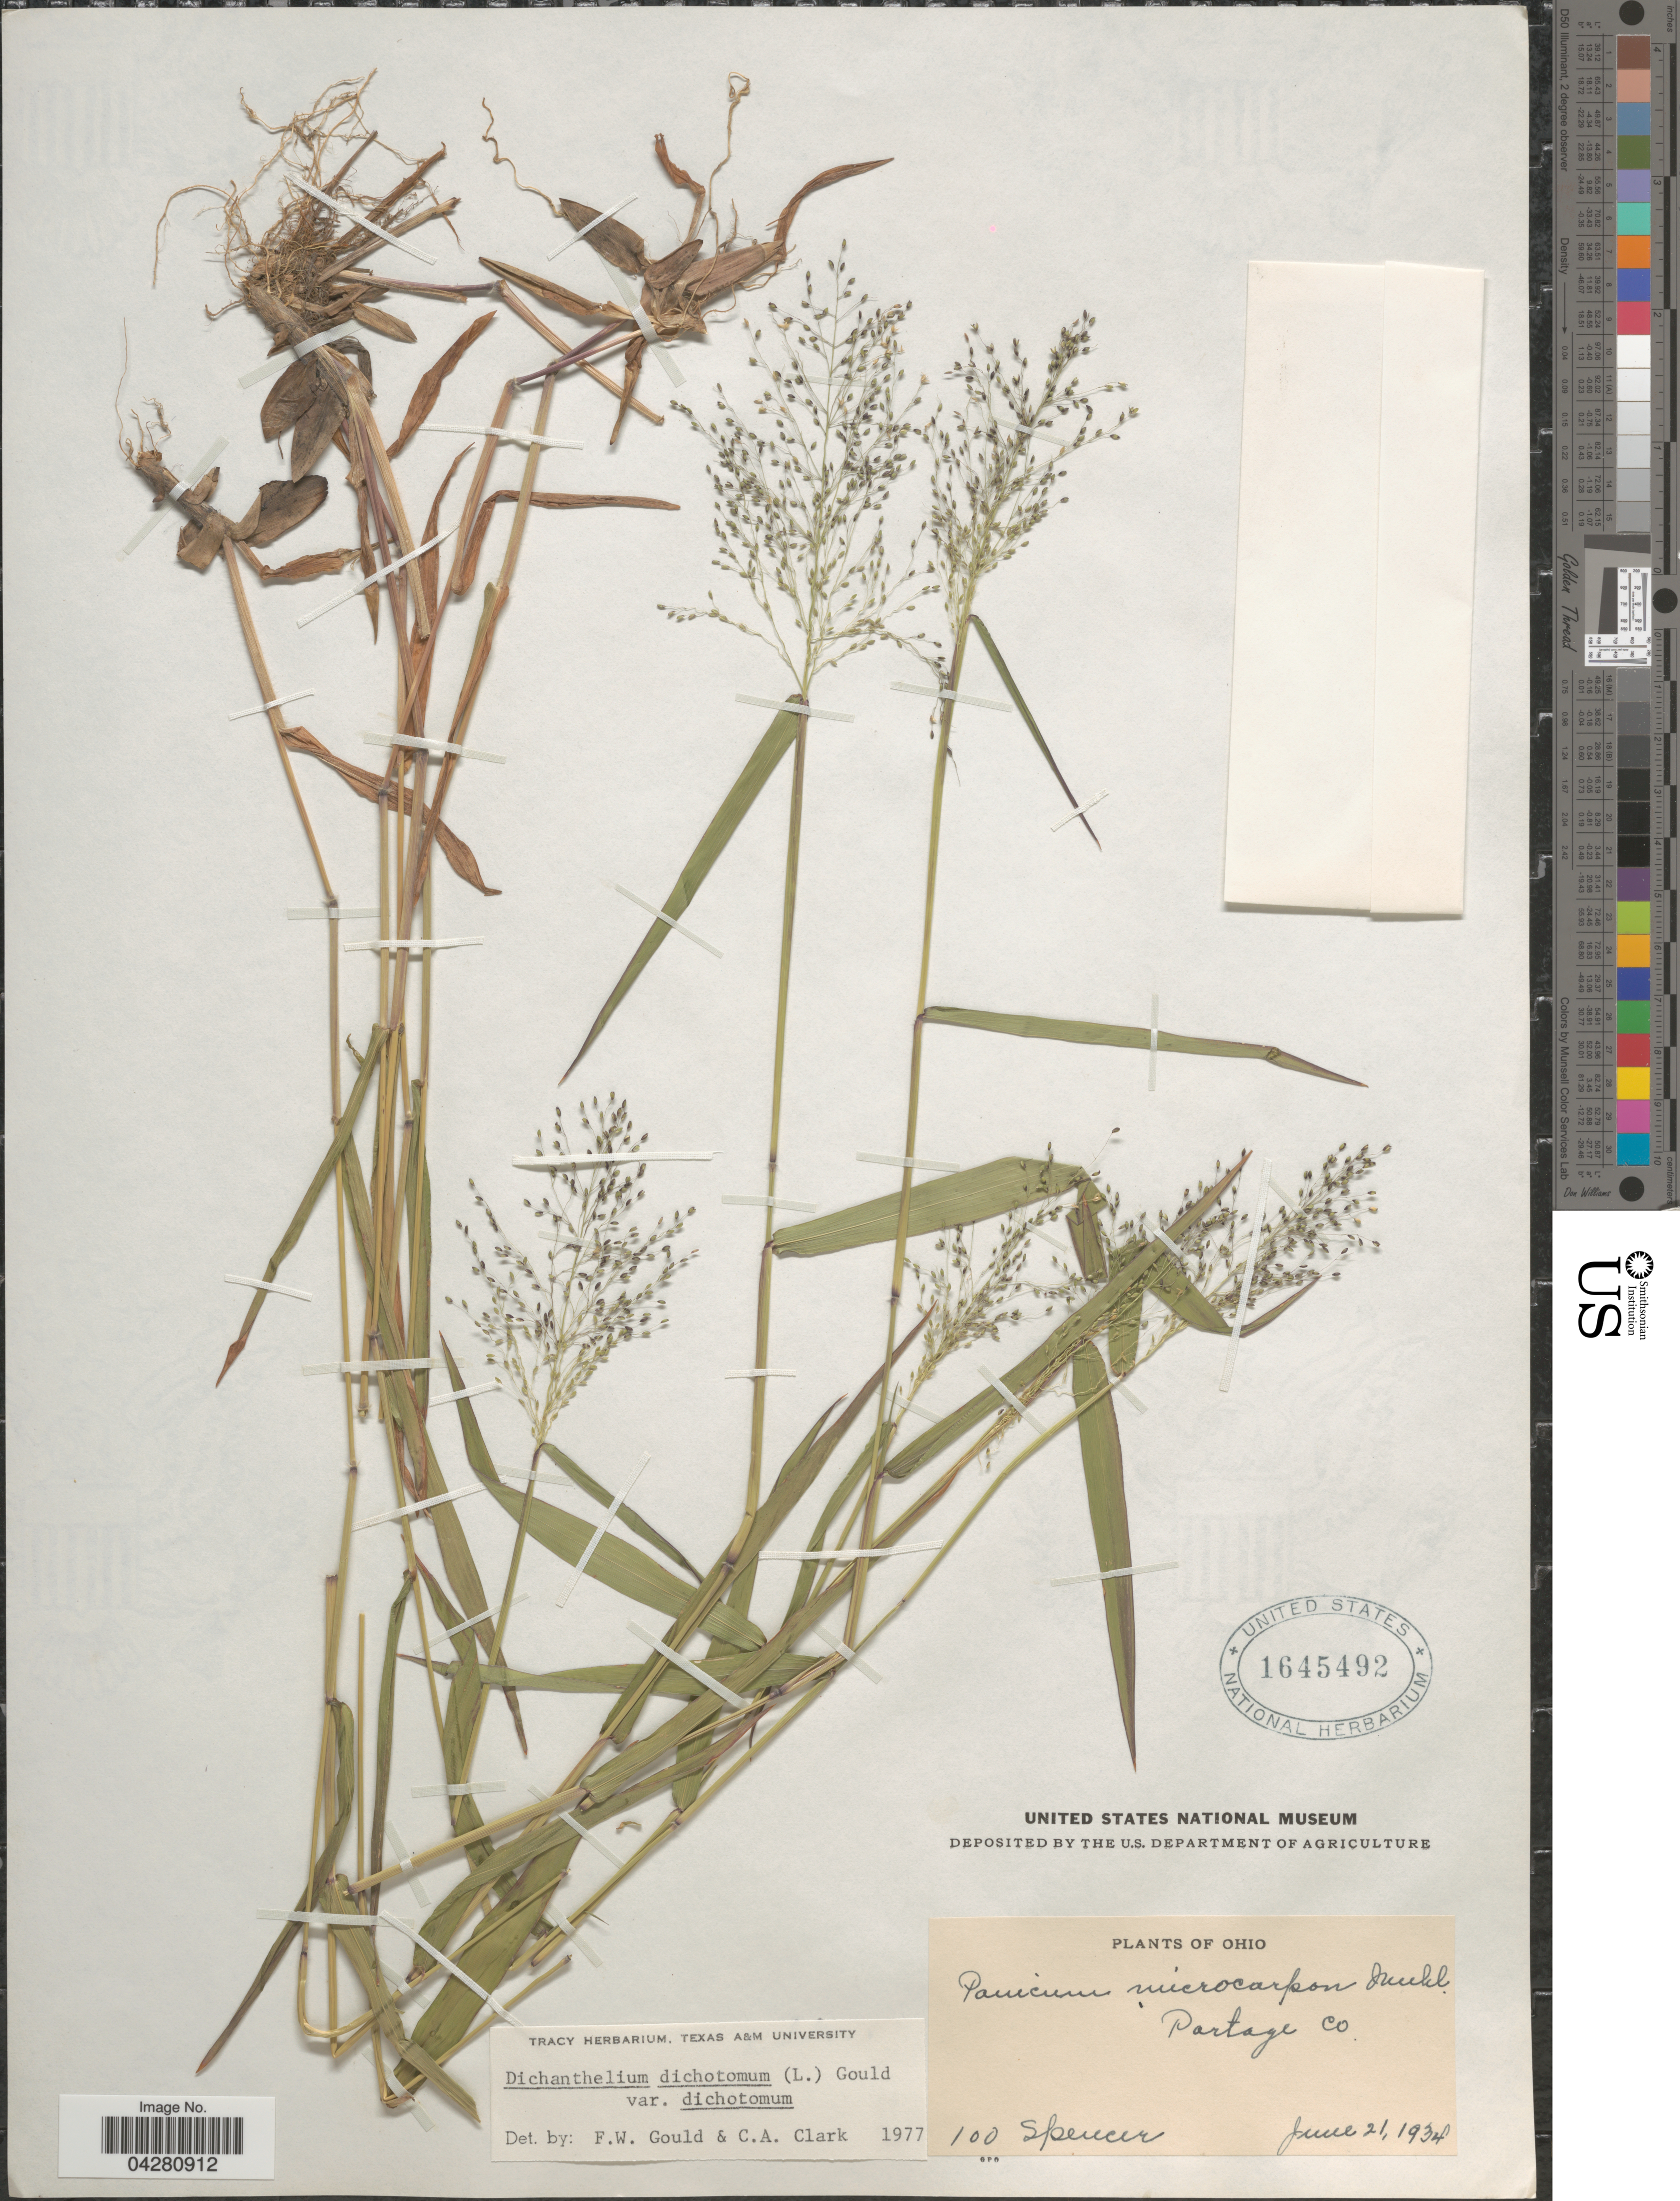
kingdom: Plantae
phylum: Tracheophyta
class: Liliopsida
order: Poales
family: Poaceae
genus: Dichanthelium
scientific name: Dichanthelium dichotomum var. dichotomum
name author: (L.) Gould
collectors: -- Spencer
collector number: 100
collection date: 1934-06-21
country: United States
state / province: Ohio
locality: Portage Co.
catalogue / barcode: US 1645492